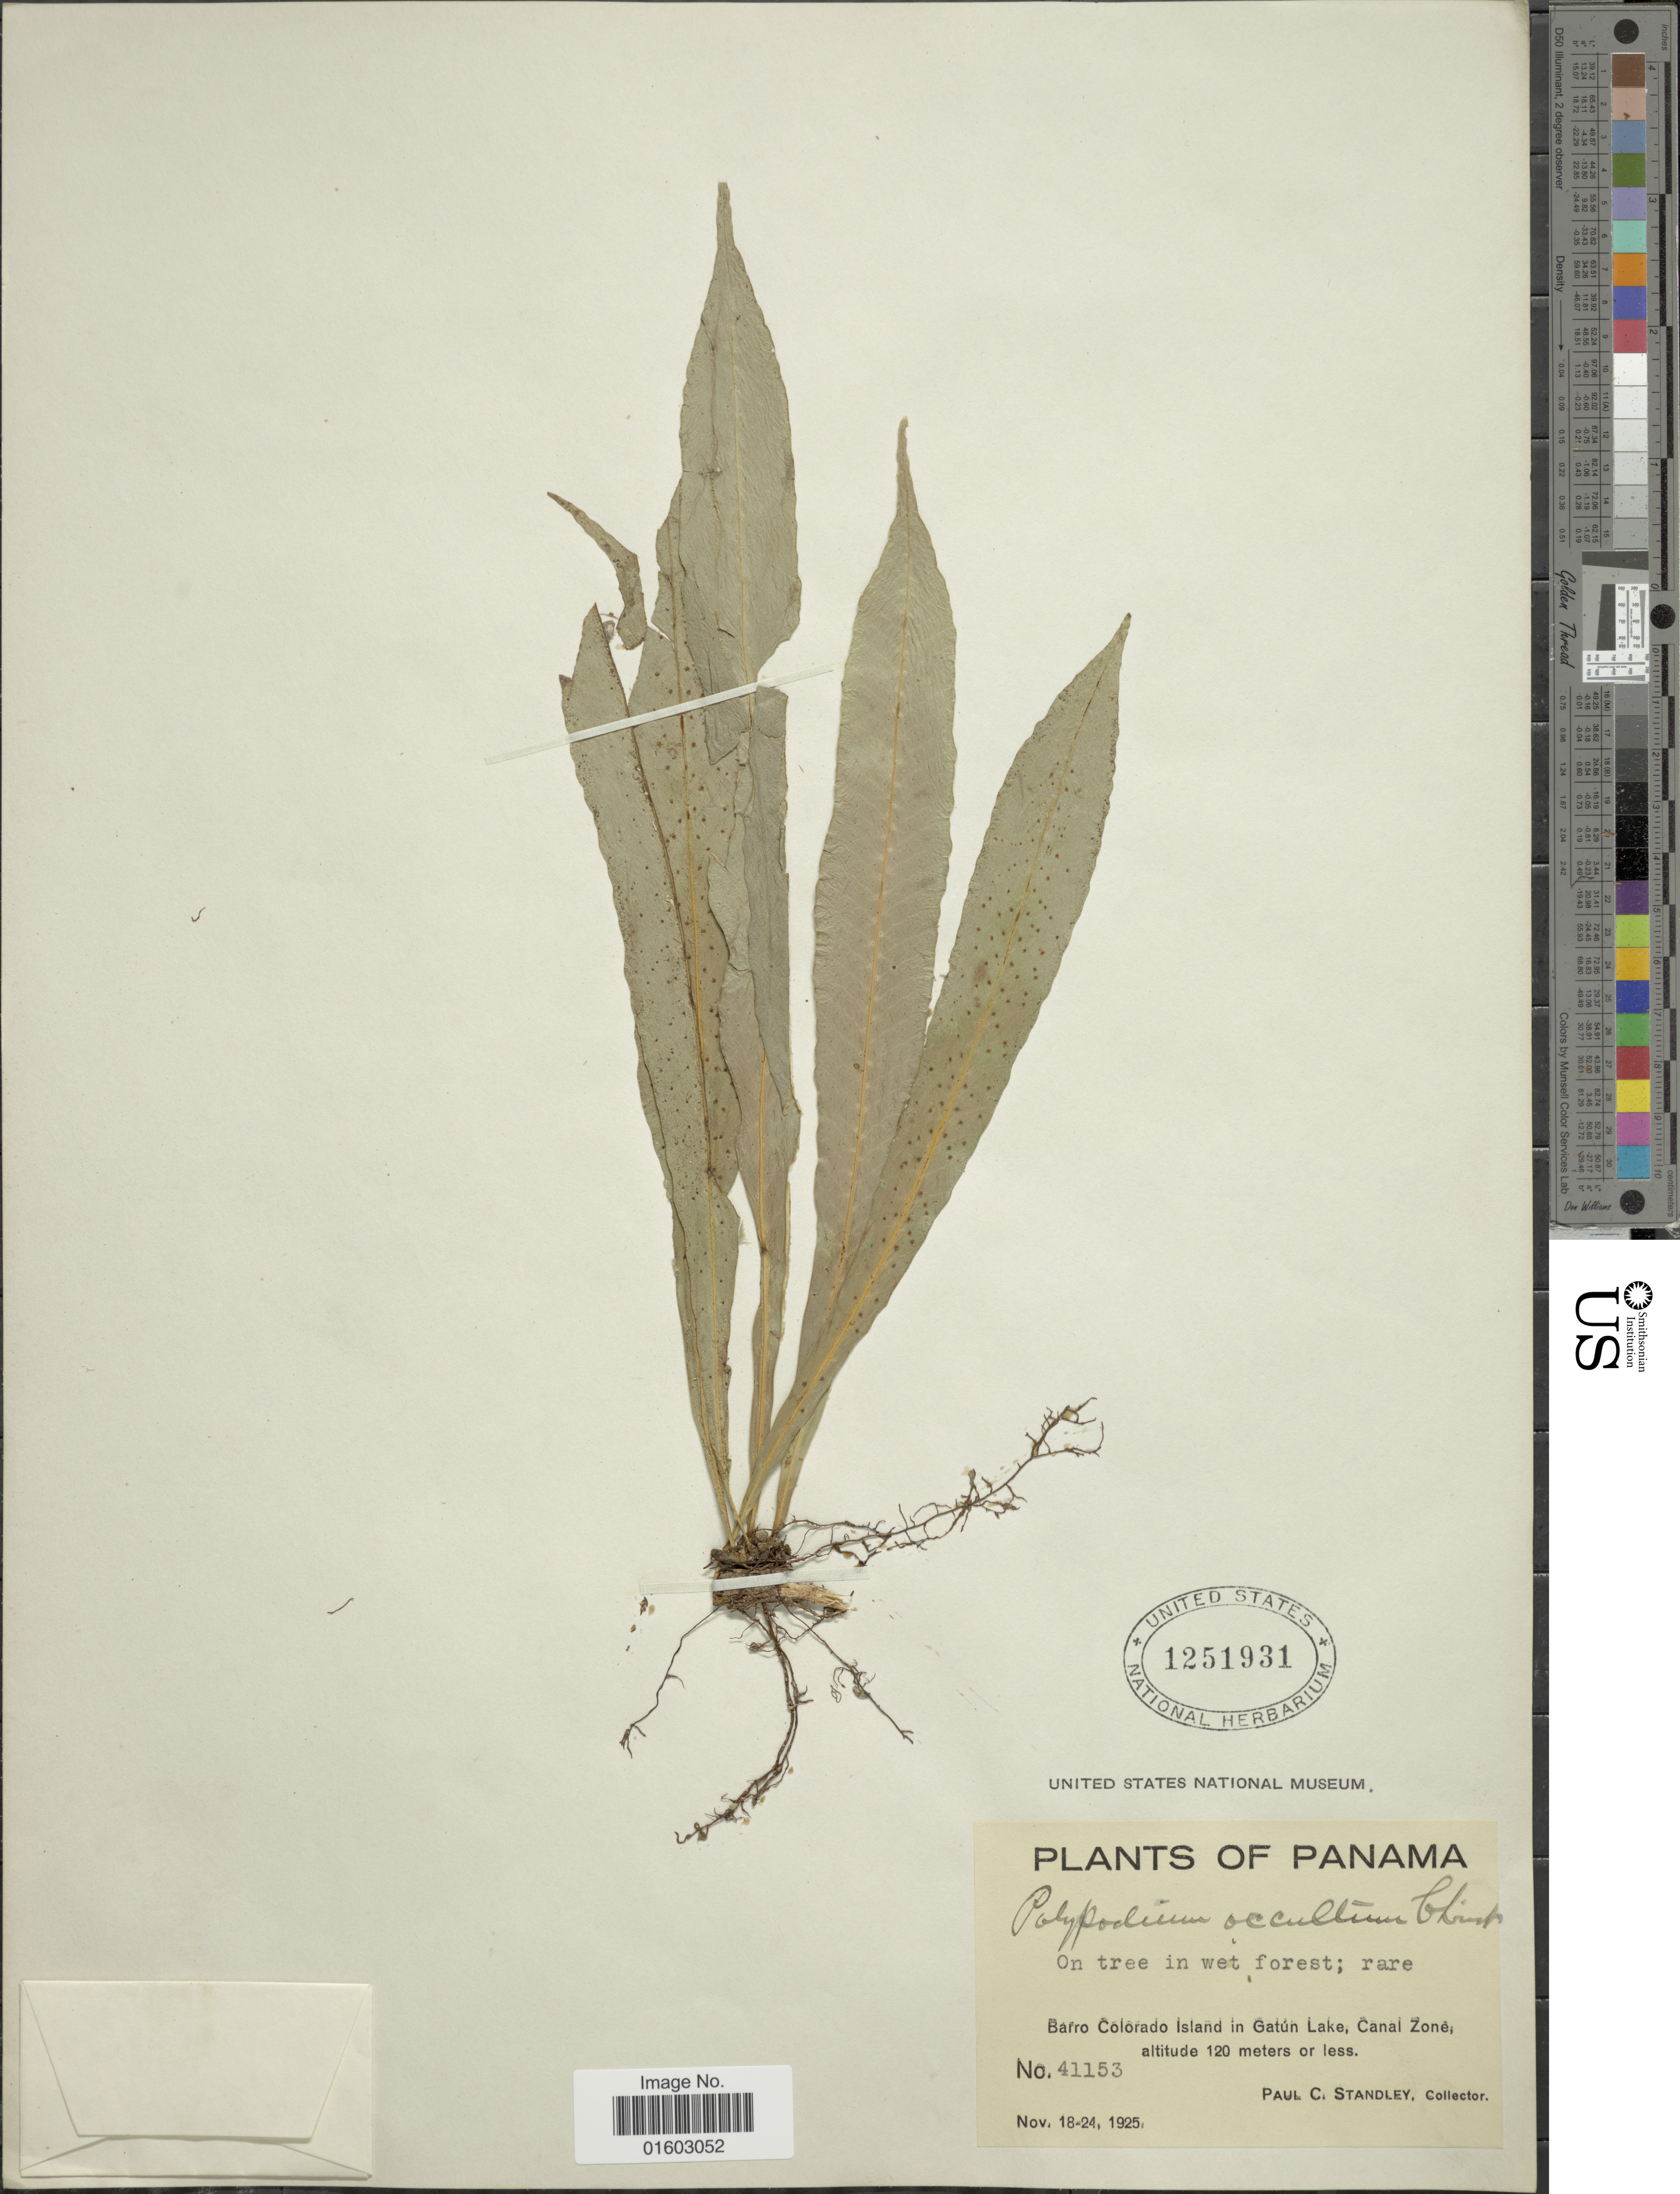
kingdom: Plantae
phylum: Tracheophyta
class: Polypodiopsida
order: Polypodiales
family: Polypodiaceae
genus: Campyloneurum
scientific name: Campyloneurum occultum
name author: (Christ) M. Mey. ex Lellinger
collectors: P. C. Standley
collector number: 41153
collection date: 1925-11-18/1925-11-24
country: Panama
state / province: Panamá Oeste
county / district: Canal Zone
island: Barro Colorado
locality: Barro Colorado Island in Gatun Lake, Canal Zone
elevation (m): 120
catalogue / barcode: US 1251931